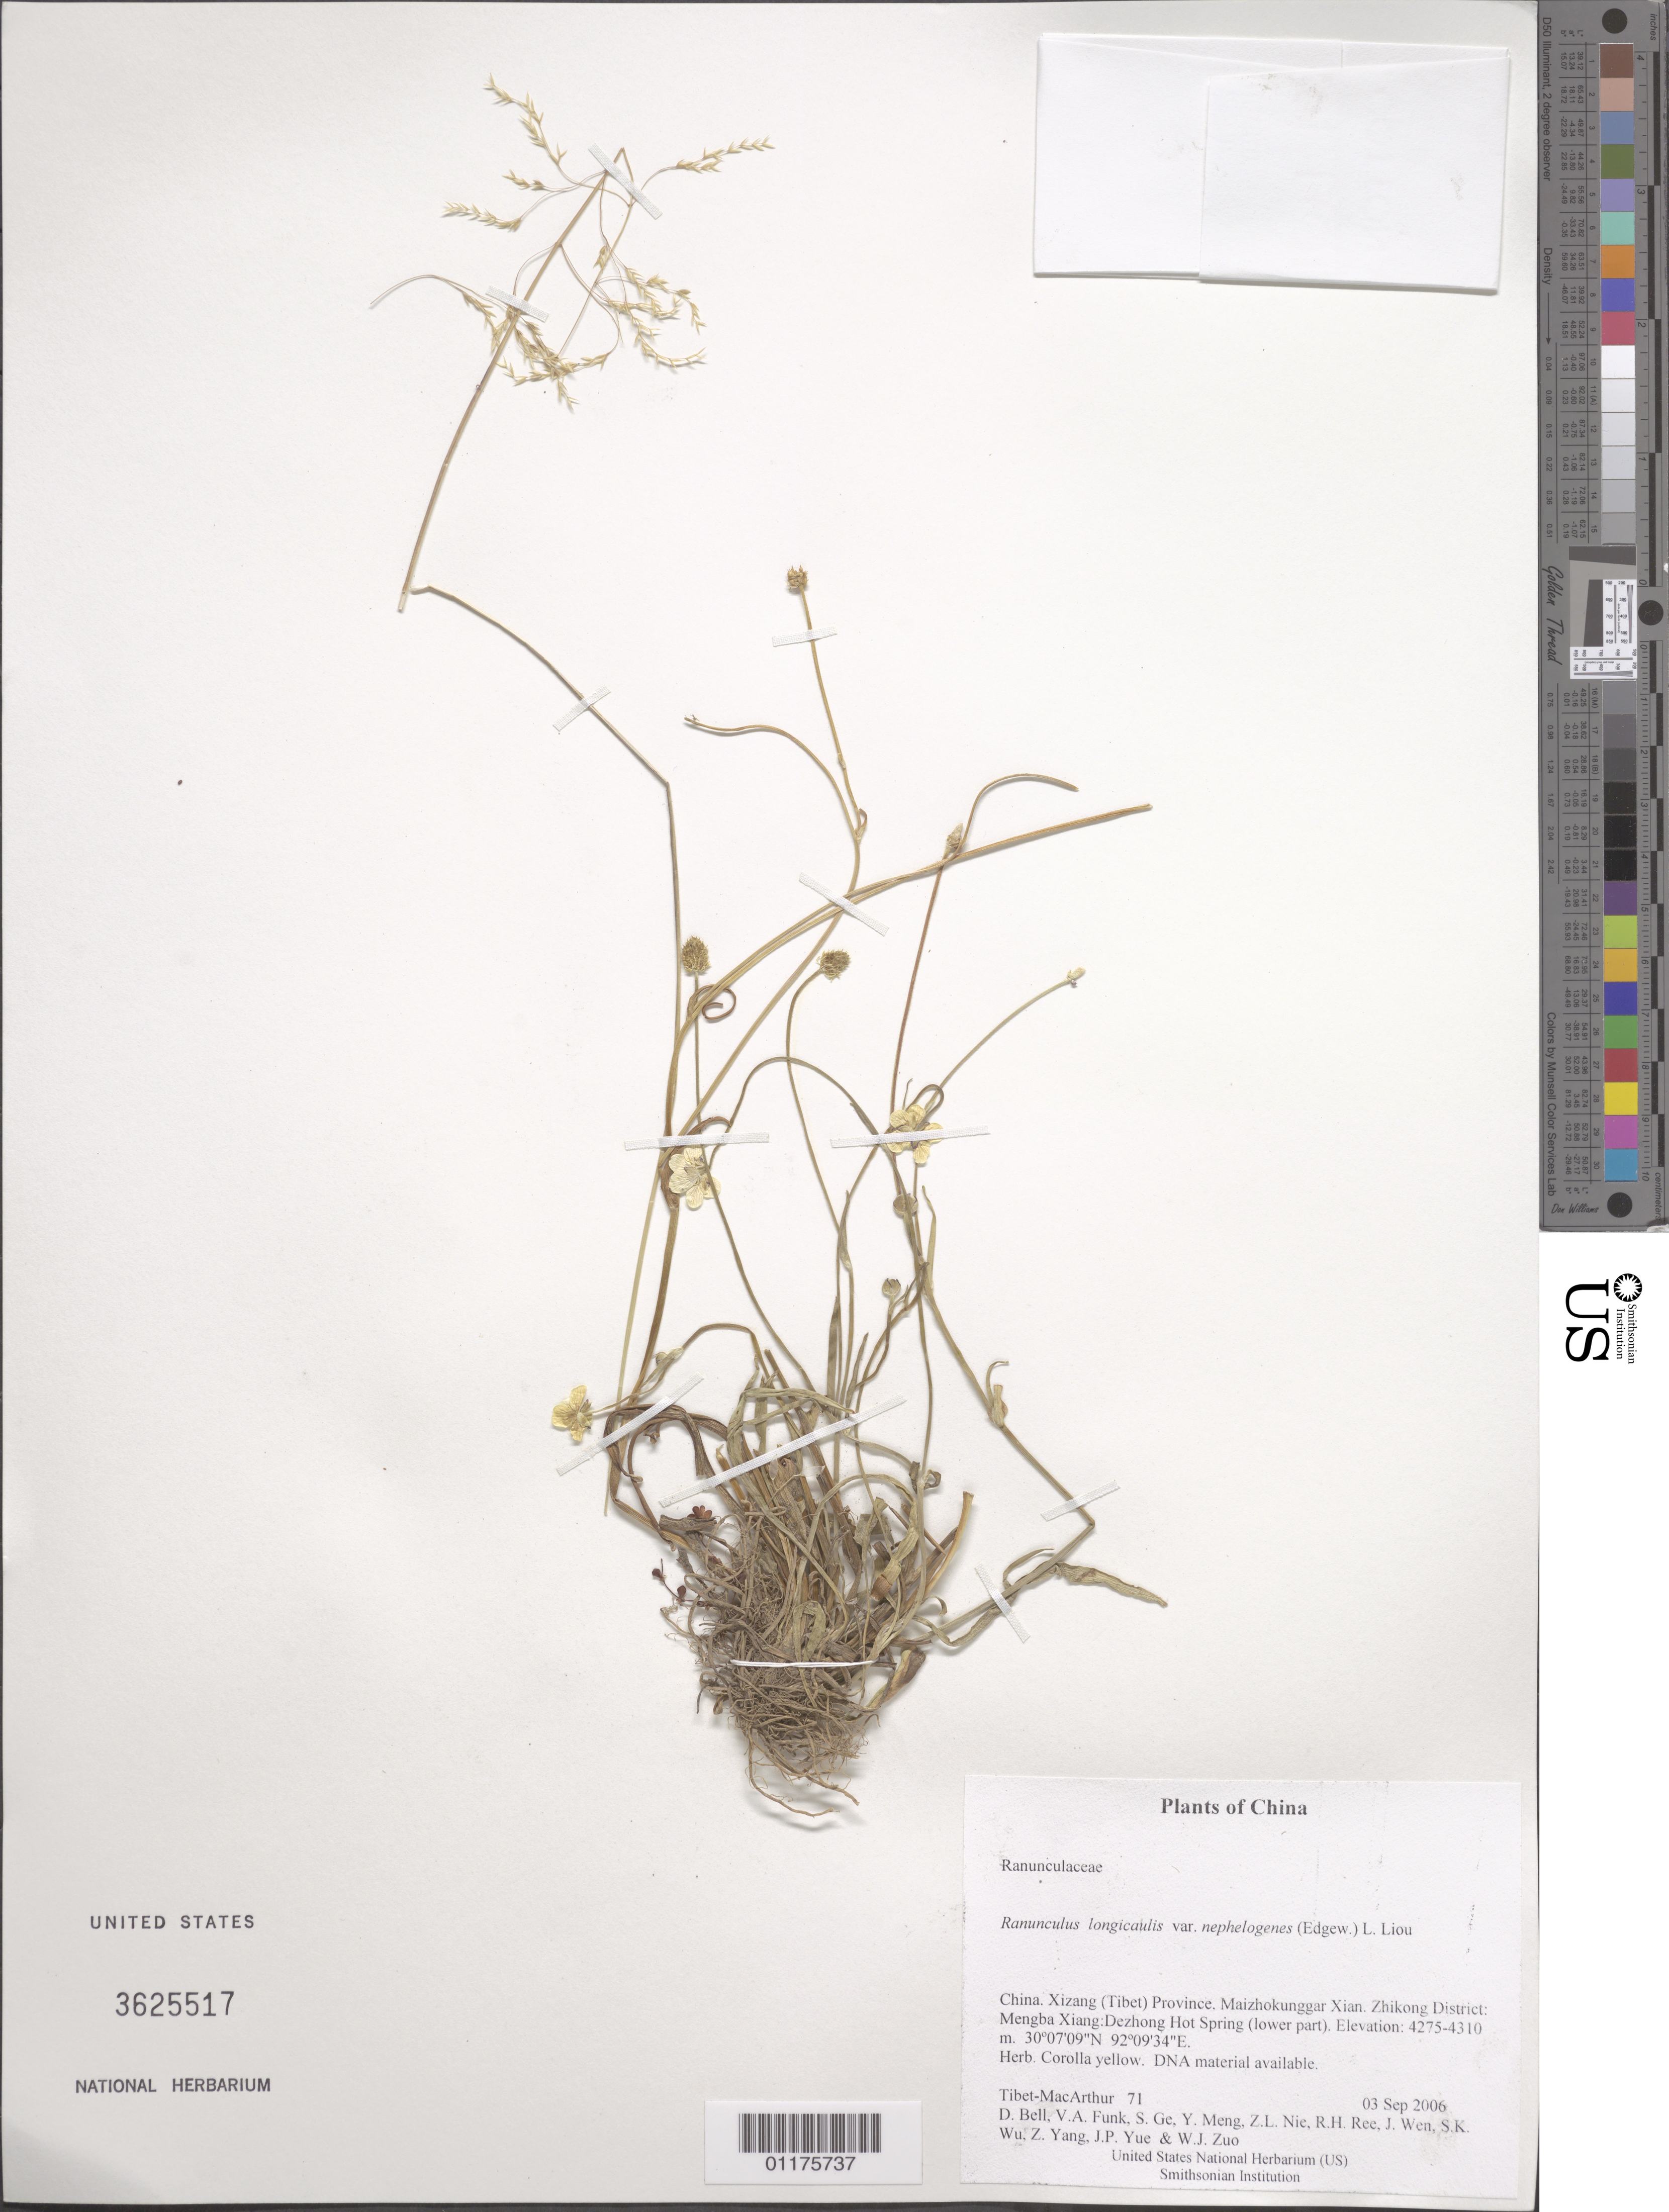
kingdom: Plantae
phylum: Tracheophyta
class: Magnoliopsida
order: Ranunculales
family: Ranunculaceae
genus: Ranunculus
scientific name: Ranunculus longicaulis var. nephelogenes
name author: (Edgew.) L. Liu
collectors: Tibet-MacArthur, D. A. Bell, V. Funk, S. Ge, Y. Meng, Z. Nie, R. Ree, J. Wen, S. K. Wu, Z. Yang, J. Yue & W. Zuo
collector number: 71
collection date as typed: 03 Sep 2006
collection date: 2006-09-03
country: China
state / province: Xizang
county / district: Maizhokunggar Xian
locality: Zhikong District: Mengba Xiang:Dezhong Hot Spring (lower part).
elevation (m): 4275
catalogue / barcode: US 3625517